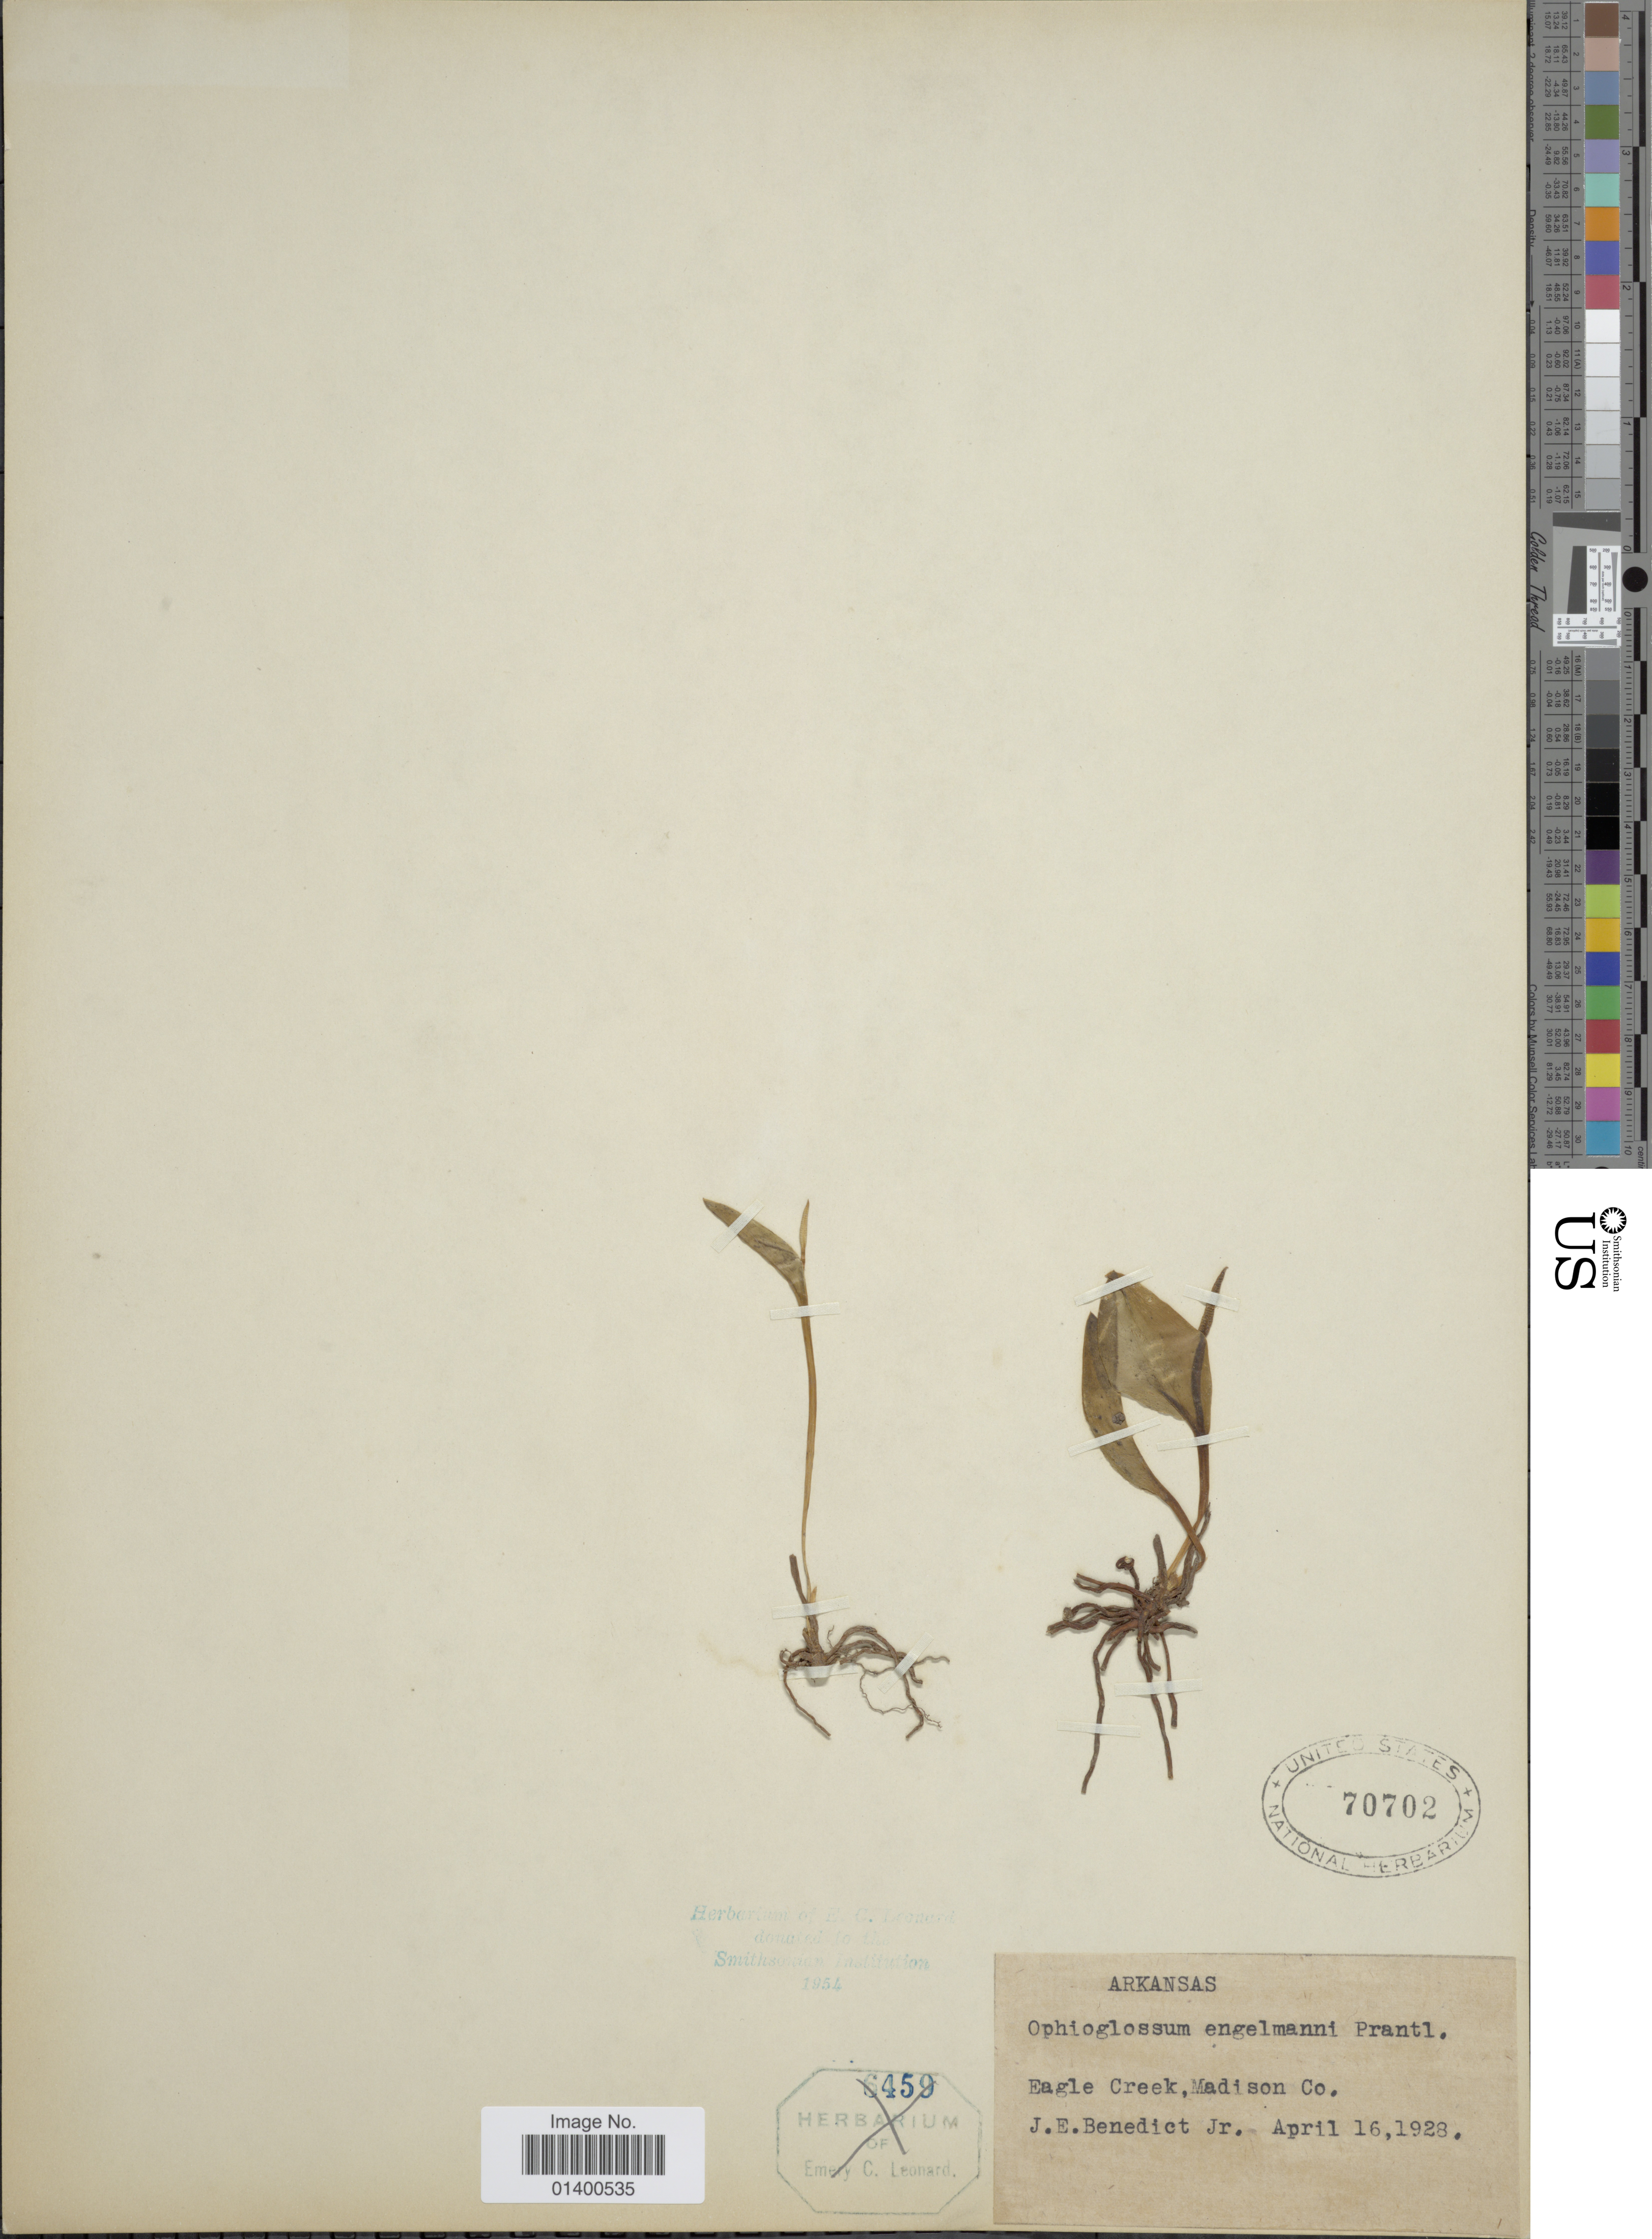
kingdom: Plantae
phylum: Tracheophyta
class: Polypodiopsida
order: Ophioglossales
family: Ophioglossaceae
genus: Ophioglossum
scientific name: Ophioglossum engelmannii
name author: Prantl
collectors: J. Benedict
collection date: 1928-04-16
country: United States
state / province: Arkansas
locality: Eagle Creek, Madison Co.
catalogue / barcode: US 70702